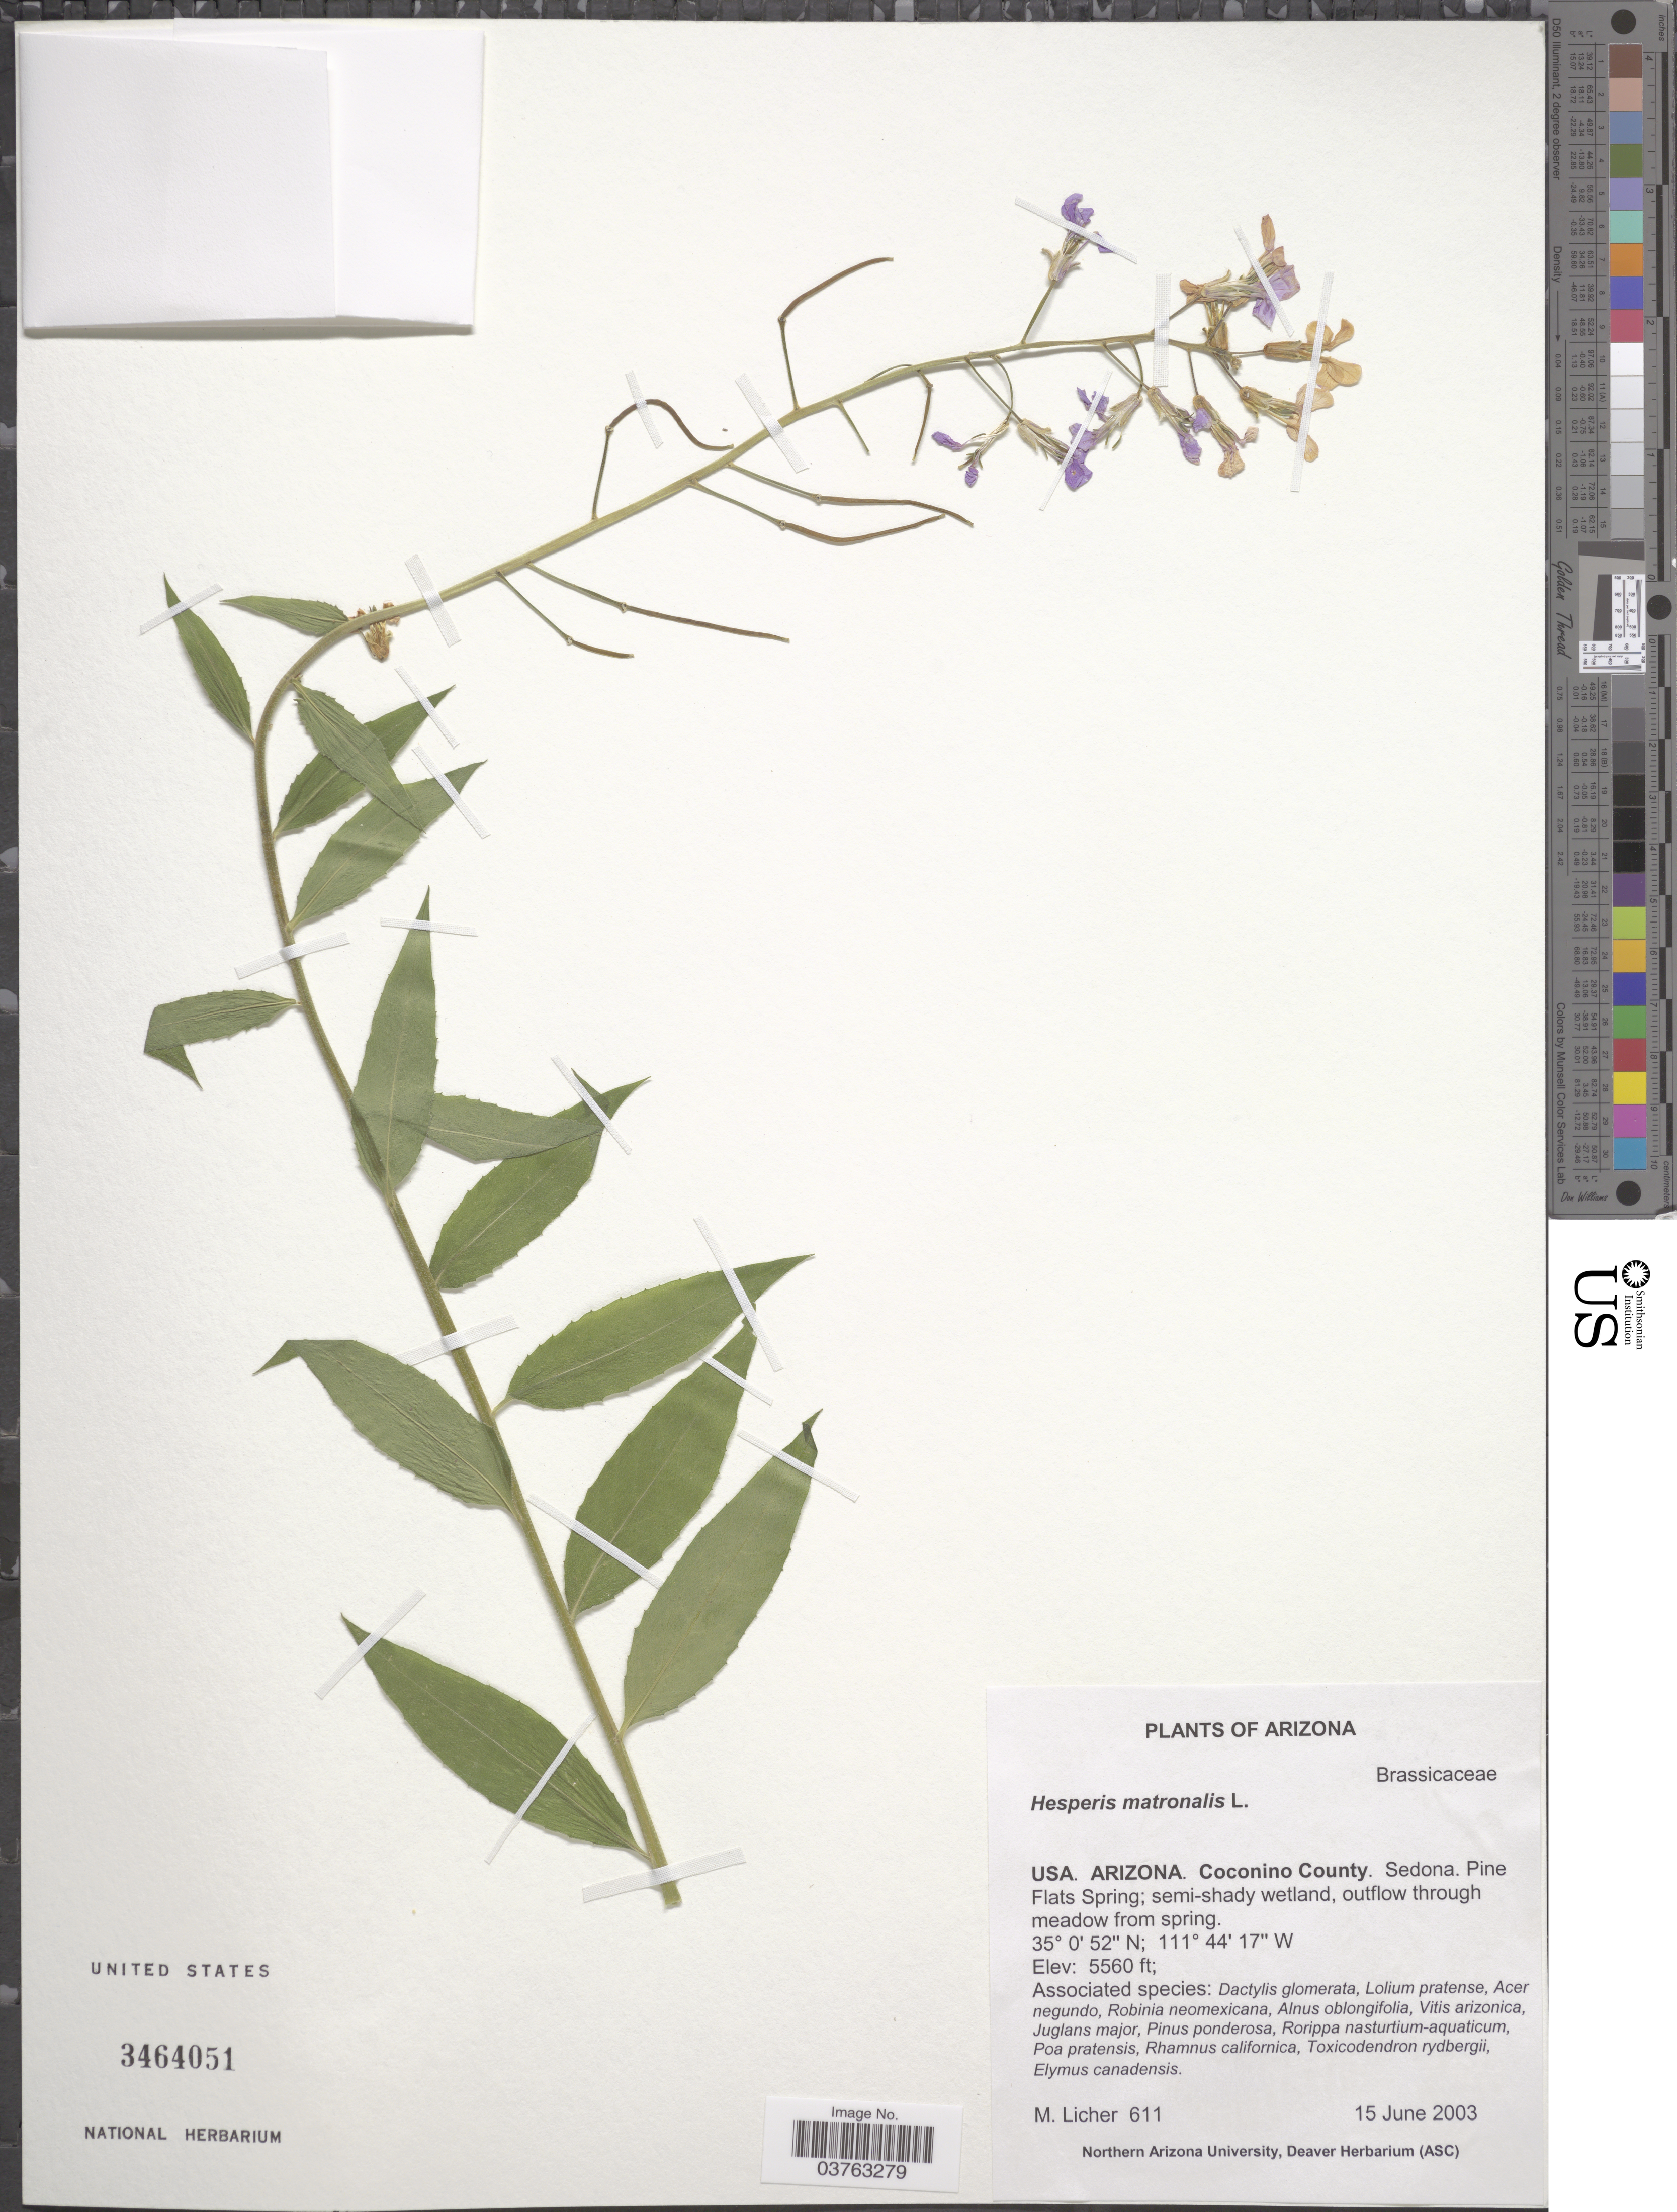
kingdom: Plantae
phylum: Tracheophyta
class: Magnoliopsida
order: Brassicales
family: Brassicaceae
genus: Hesperis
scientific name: Hesperis matronalis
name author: L.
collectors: M. Licher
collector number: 611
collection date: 2003-06-15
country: United States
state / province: Arizona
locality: Coconino County. Sedona. Pine Flats Spring.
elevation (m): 1695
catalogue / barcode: US 3464051